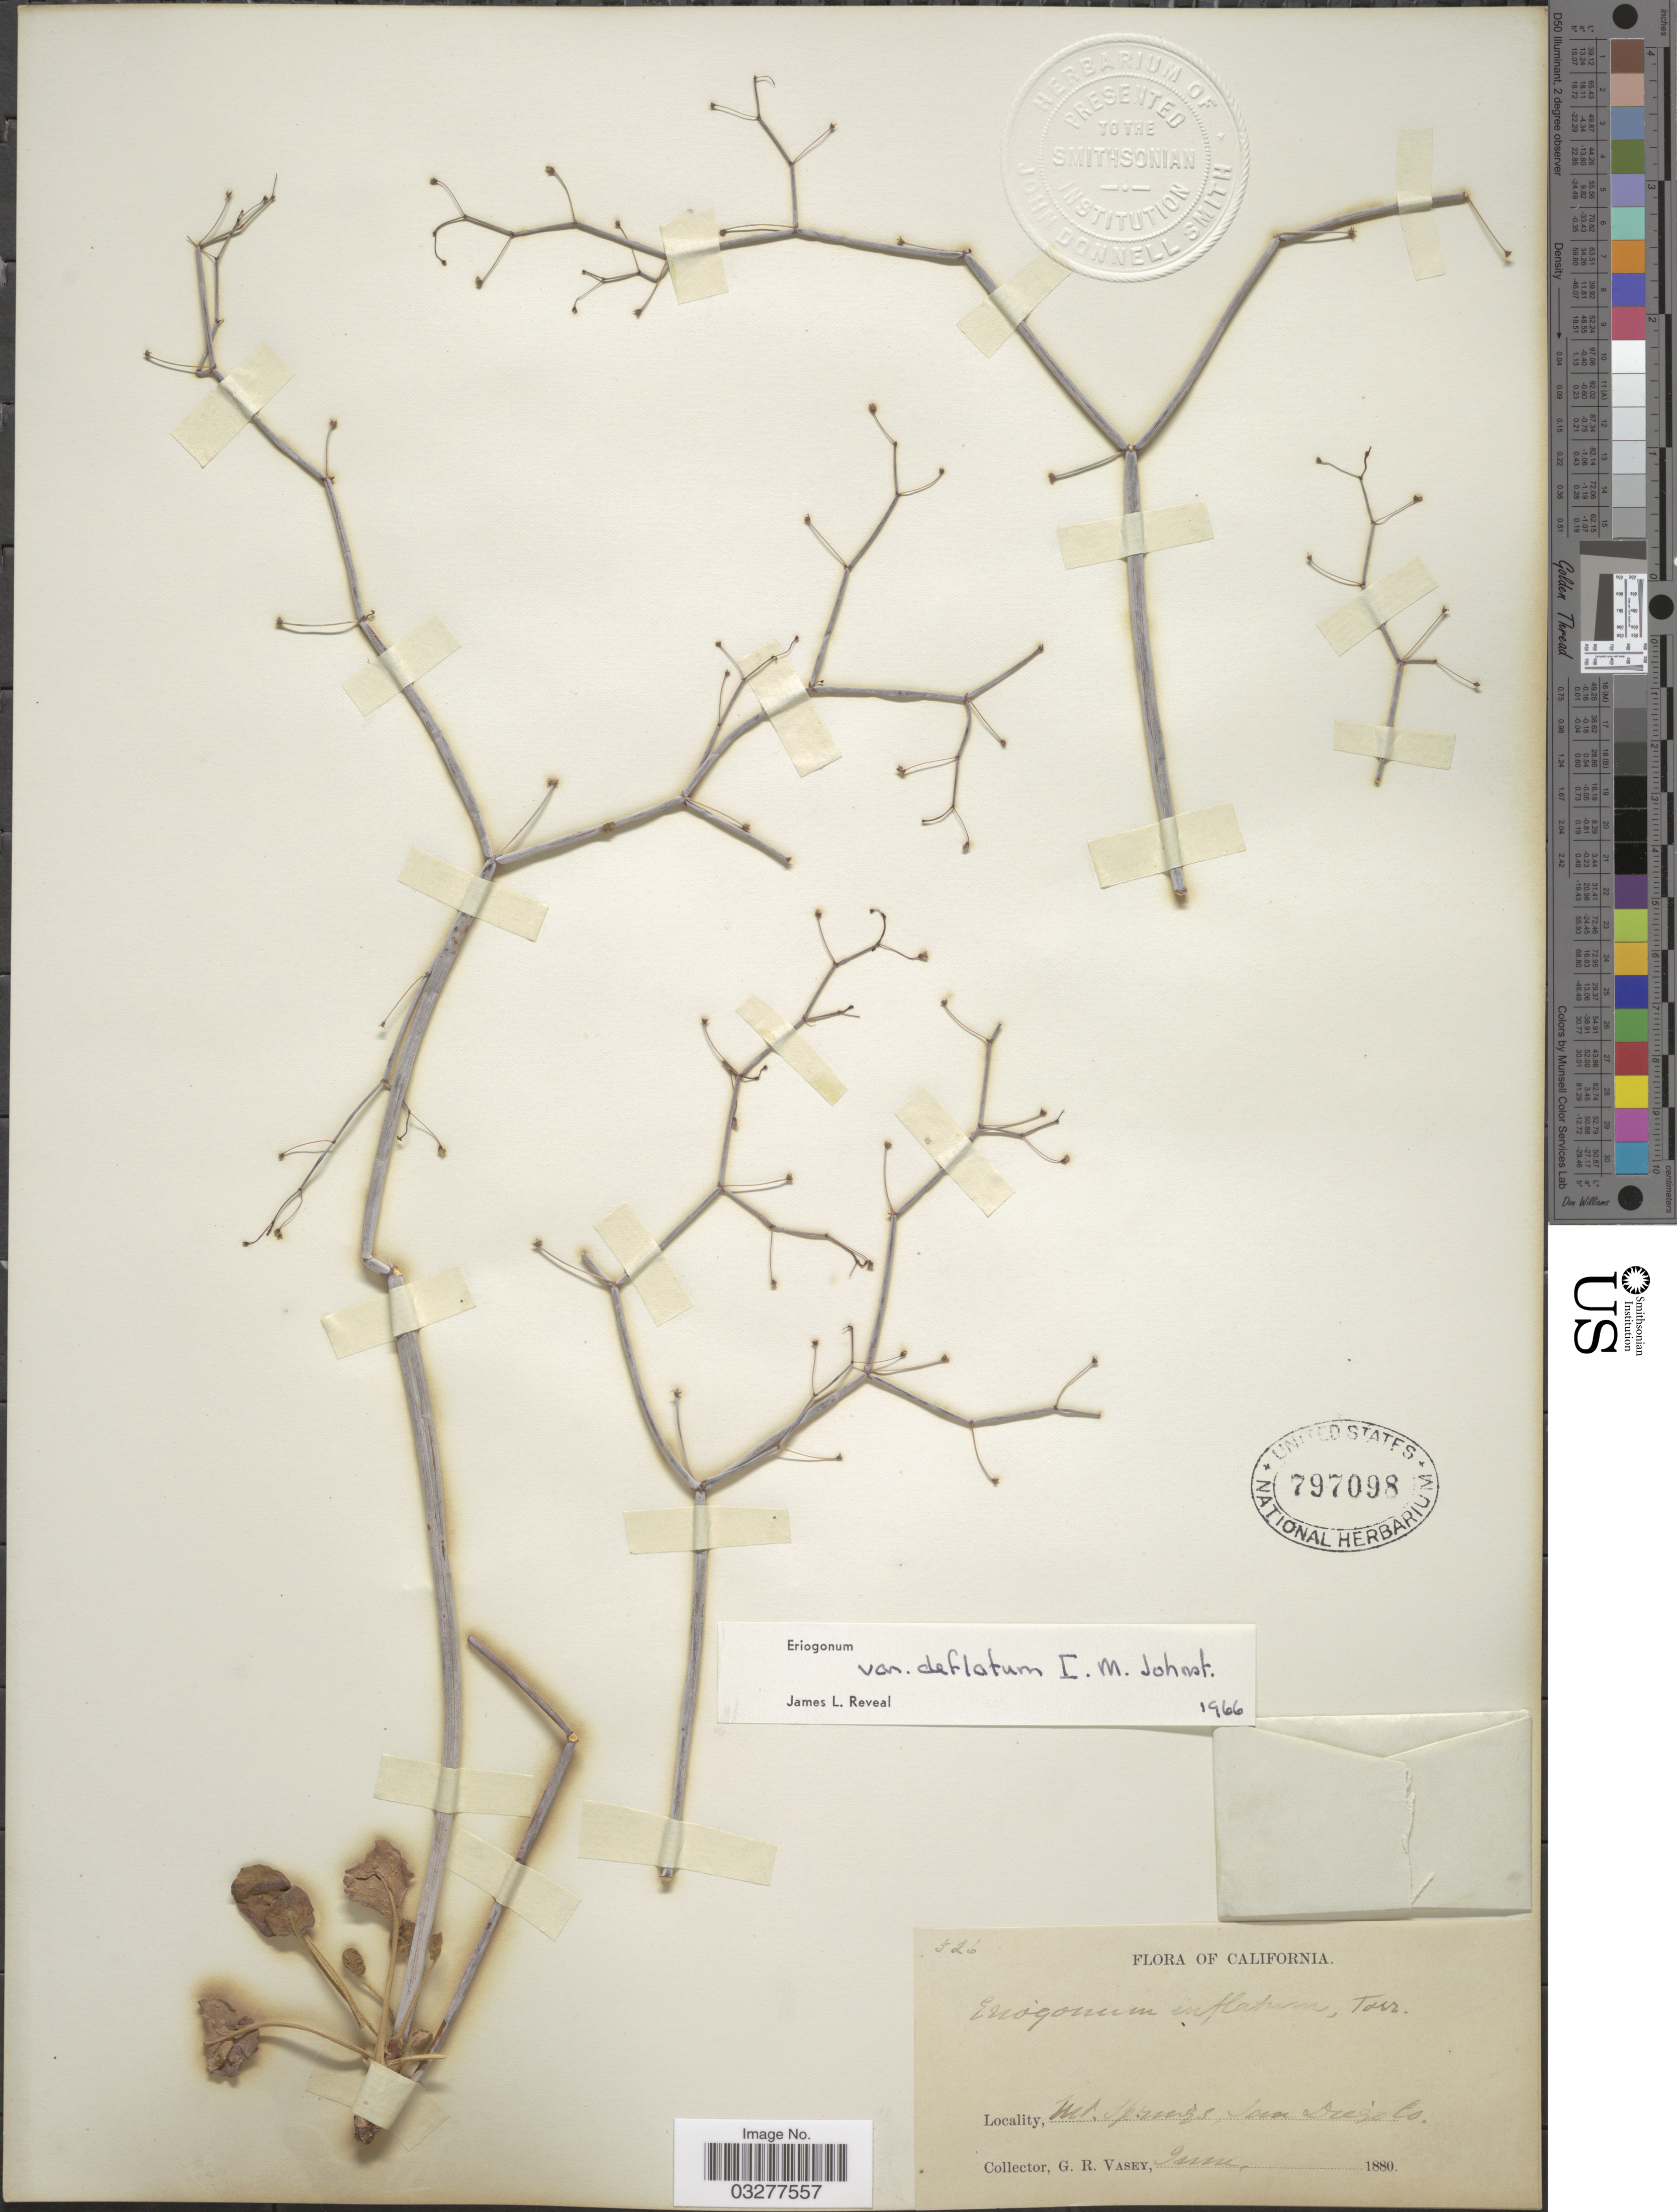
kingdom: Plantae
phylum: Tracheophyta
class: Magnoliopsida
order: Caryophyllales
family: Polygonaceae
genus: Eriogonum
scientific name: Eriogonum inflatum var. deflatum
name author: I.M. Johnst.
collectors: G. R. Vasey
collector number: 526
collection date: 1880-06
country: United States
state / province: California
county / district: San Diego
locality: Mt. Springs, San Diego Co.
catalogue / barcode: US 797098